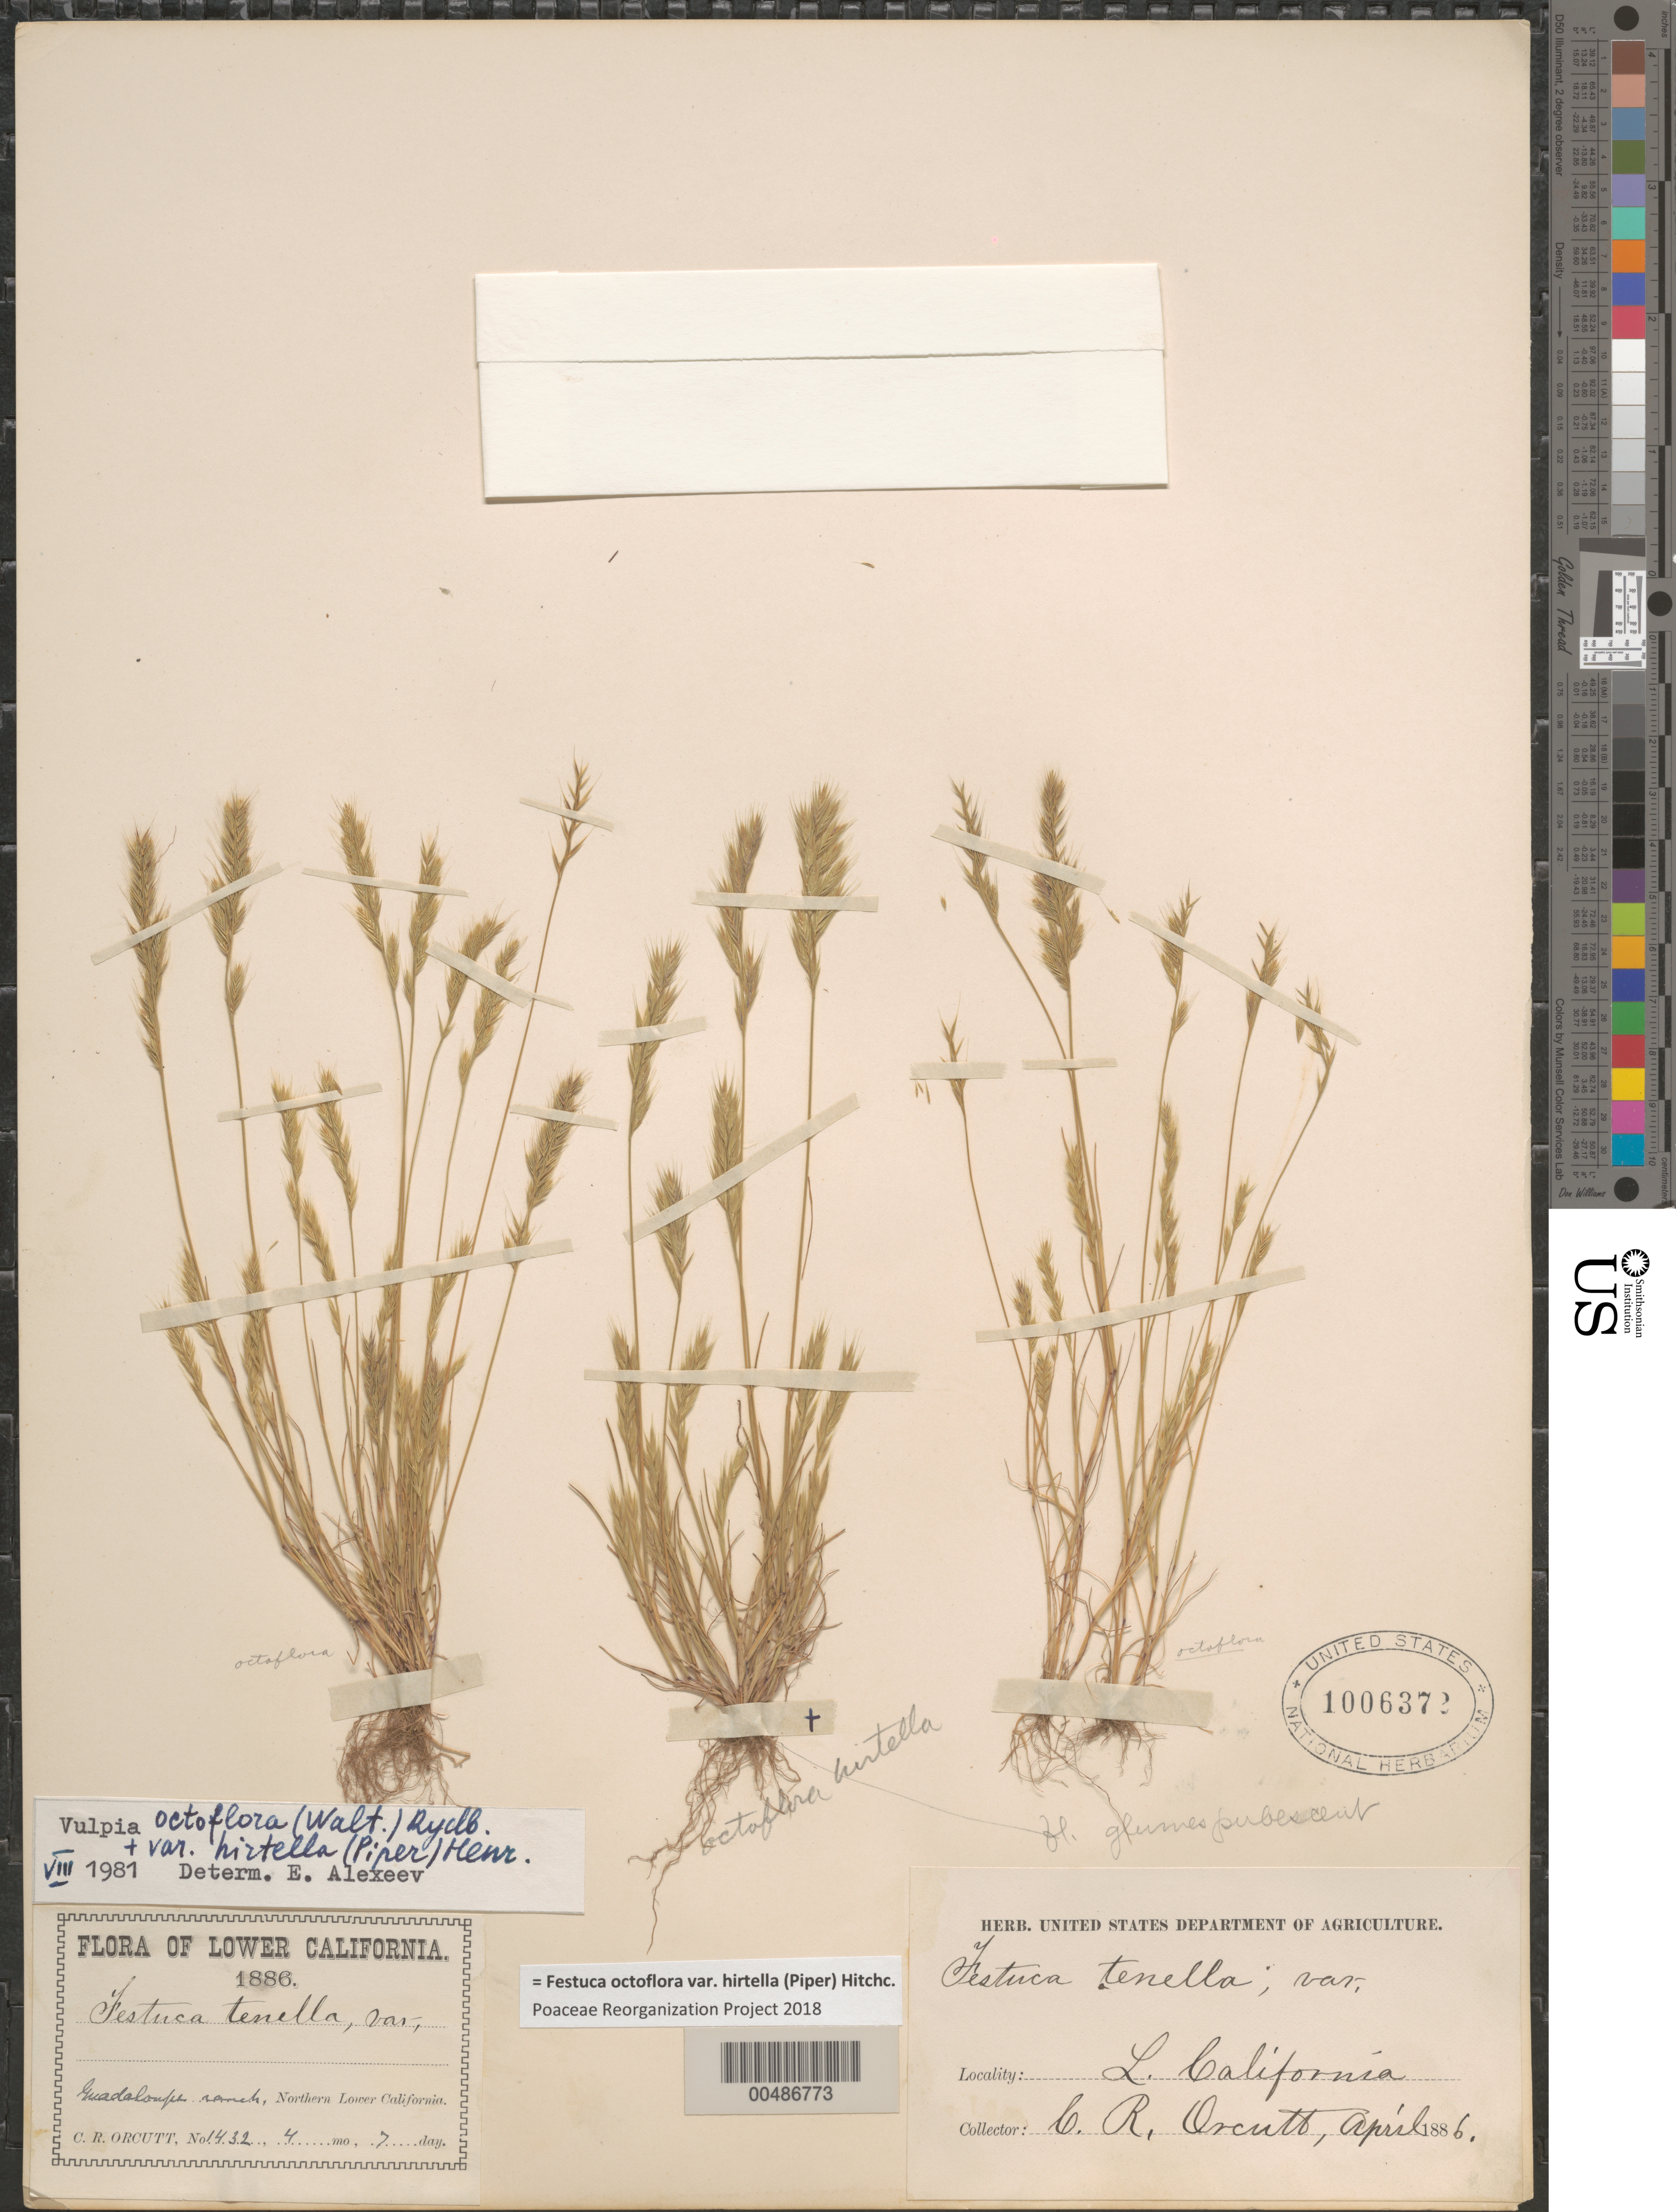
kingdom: Plantae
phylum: Tracheophyta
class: Liliopsida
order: Poales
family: Poaceae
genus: Festuca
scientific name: Festuca octoflora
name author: Walter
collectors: C. R. Orcutt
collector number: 1432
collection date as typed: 7 Apr 1886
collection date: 1886-04-07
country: Mexico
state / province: Baja California Norte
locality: Guadaloupe Ranch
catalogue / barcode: US 1006372